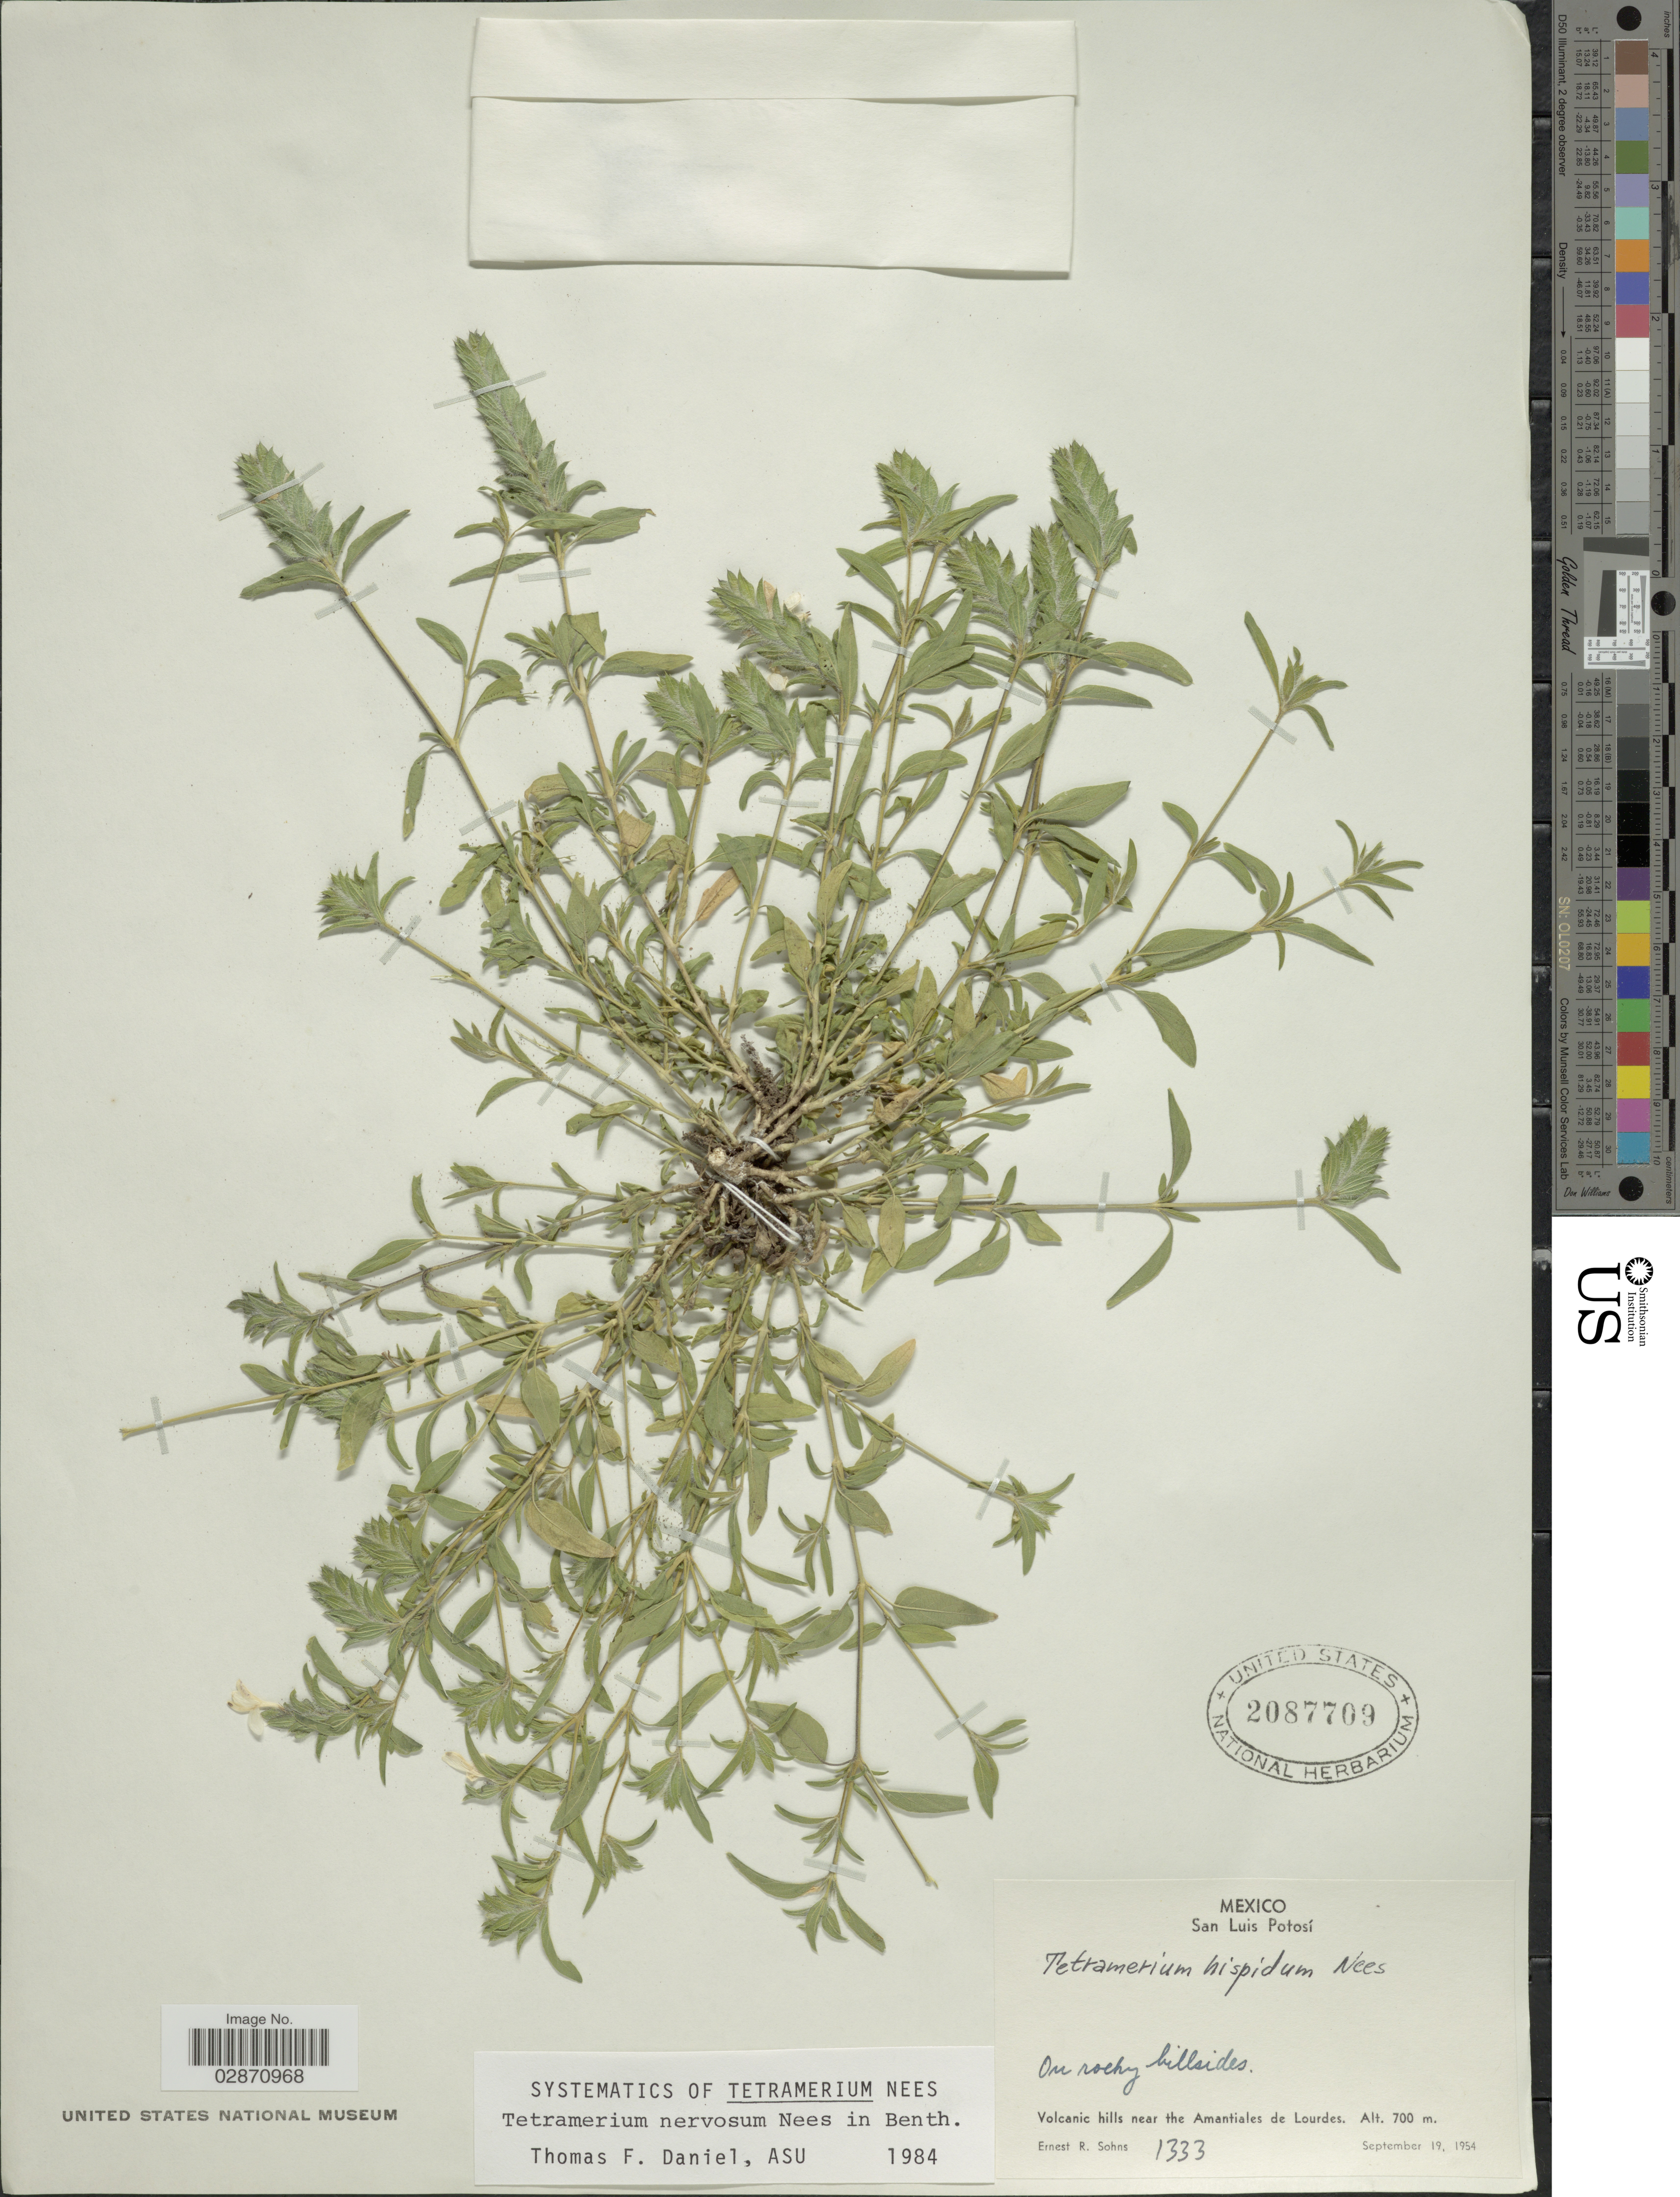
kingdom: Plantae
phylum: Tracheophyta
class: Magnoliopsida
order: Lamiales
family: Acanthaceae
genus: Tetramerium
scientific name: Tetramerium nervosum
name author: Nees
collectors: E. R. Sohns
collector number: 1333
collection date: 1954-09-19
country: Mexico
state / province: San Luis Potosí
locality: Volcanic hills near the Amantiales de Lourdes.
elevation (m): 700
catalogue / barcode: US 2087709